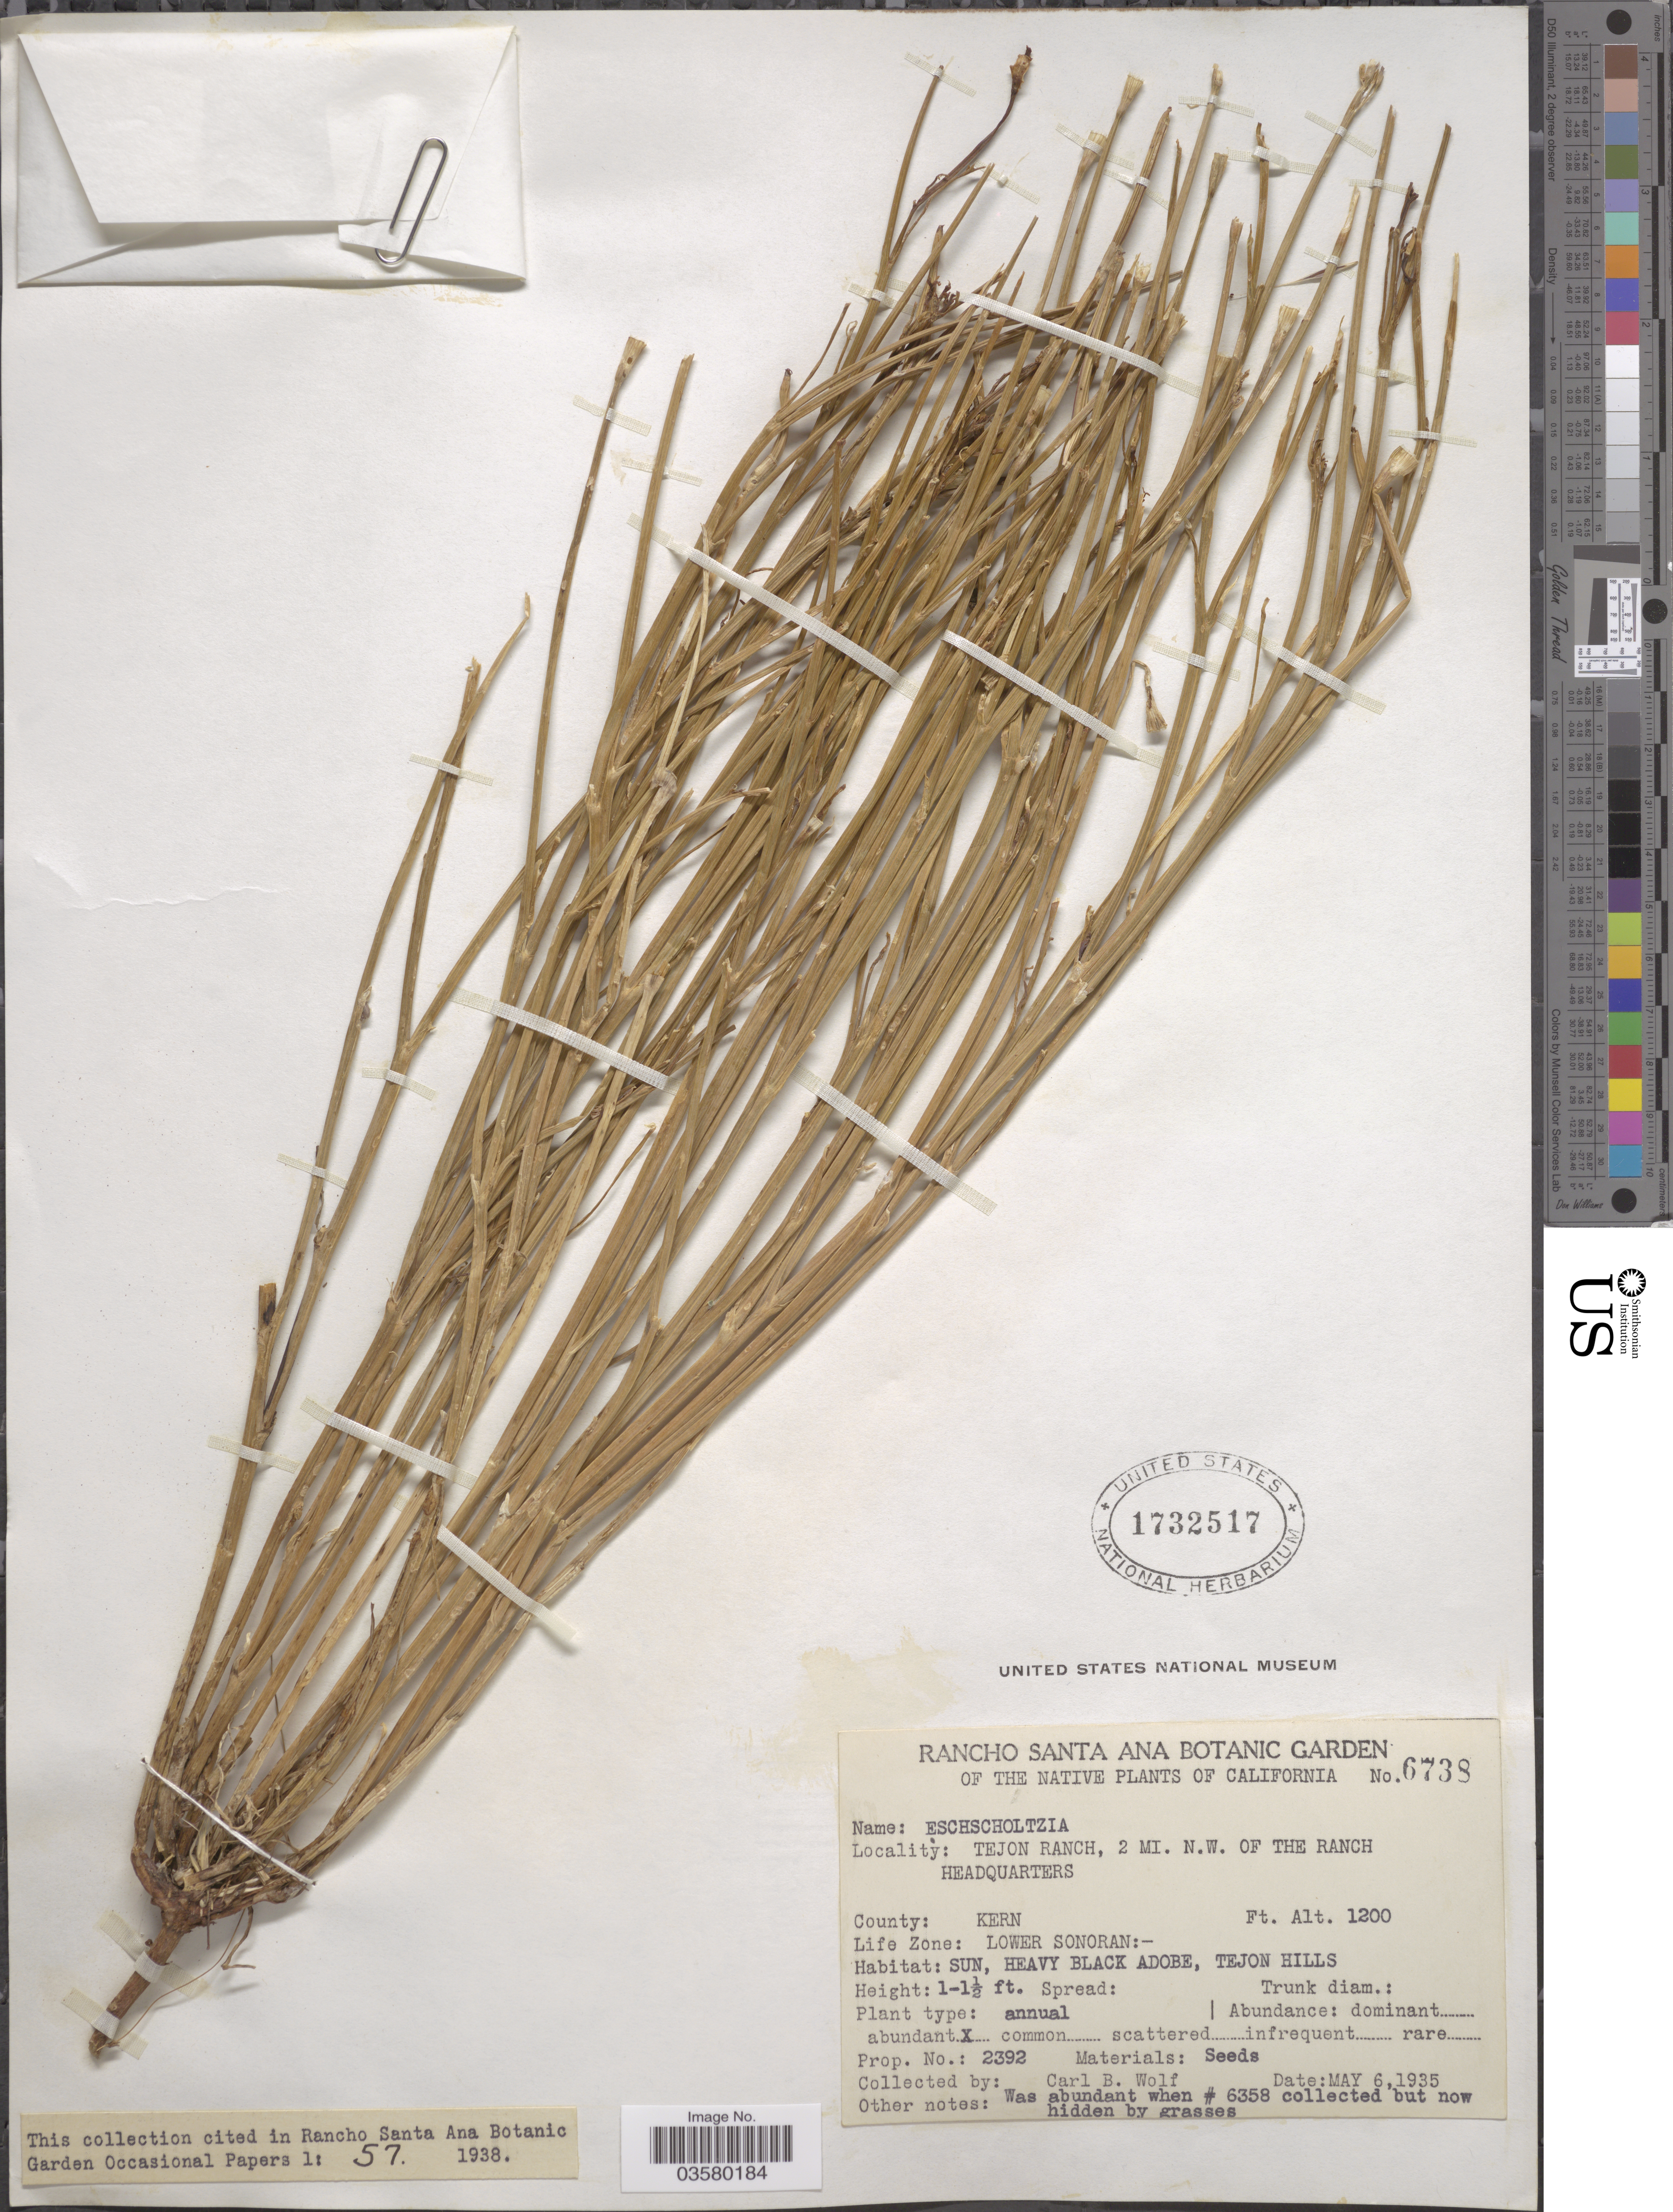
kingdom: Plantae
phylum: Tracheophyta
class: Magnoliopsida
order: Ranunculales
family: Papaveraceae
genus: Eschscholzia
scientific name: Eschscholzia caespitosa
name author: Benth.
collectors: C. B. Wolf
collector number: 6738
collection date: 1935-05-06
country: United States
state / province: California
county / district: Kern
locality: Tejon Ranch, 2 Mi. N.W. of the Ranch Headquarters. County: Kern. Life Zone: Lower Sonoran.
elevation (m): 366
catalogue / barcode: US 1732517